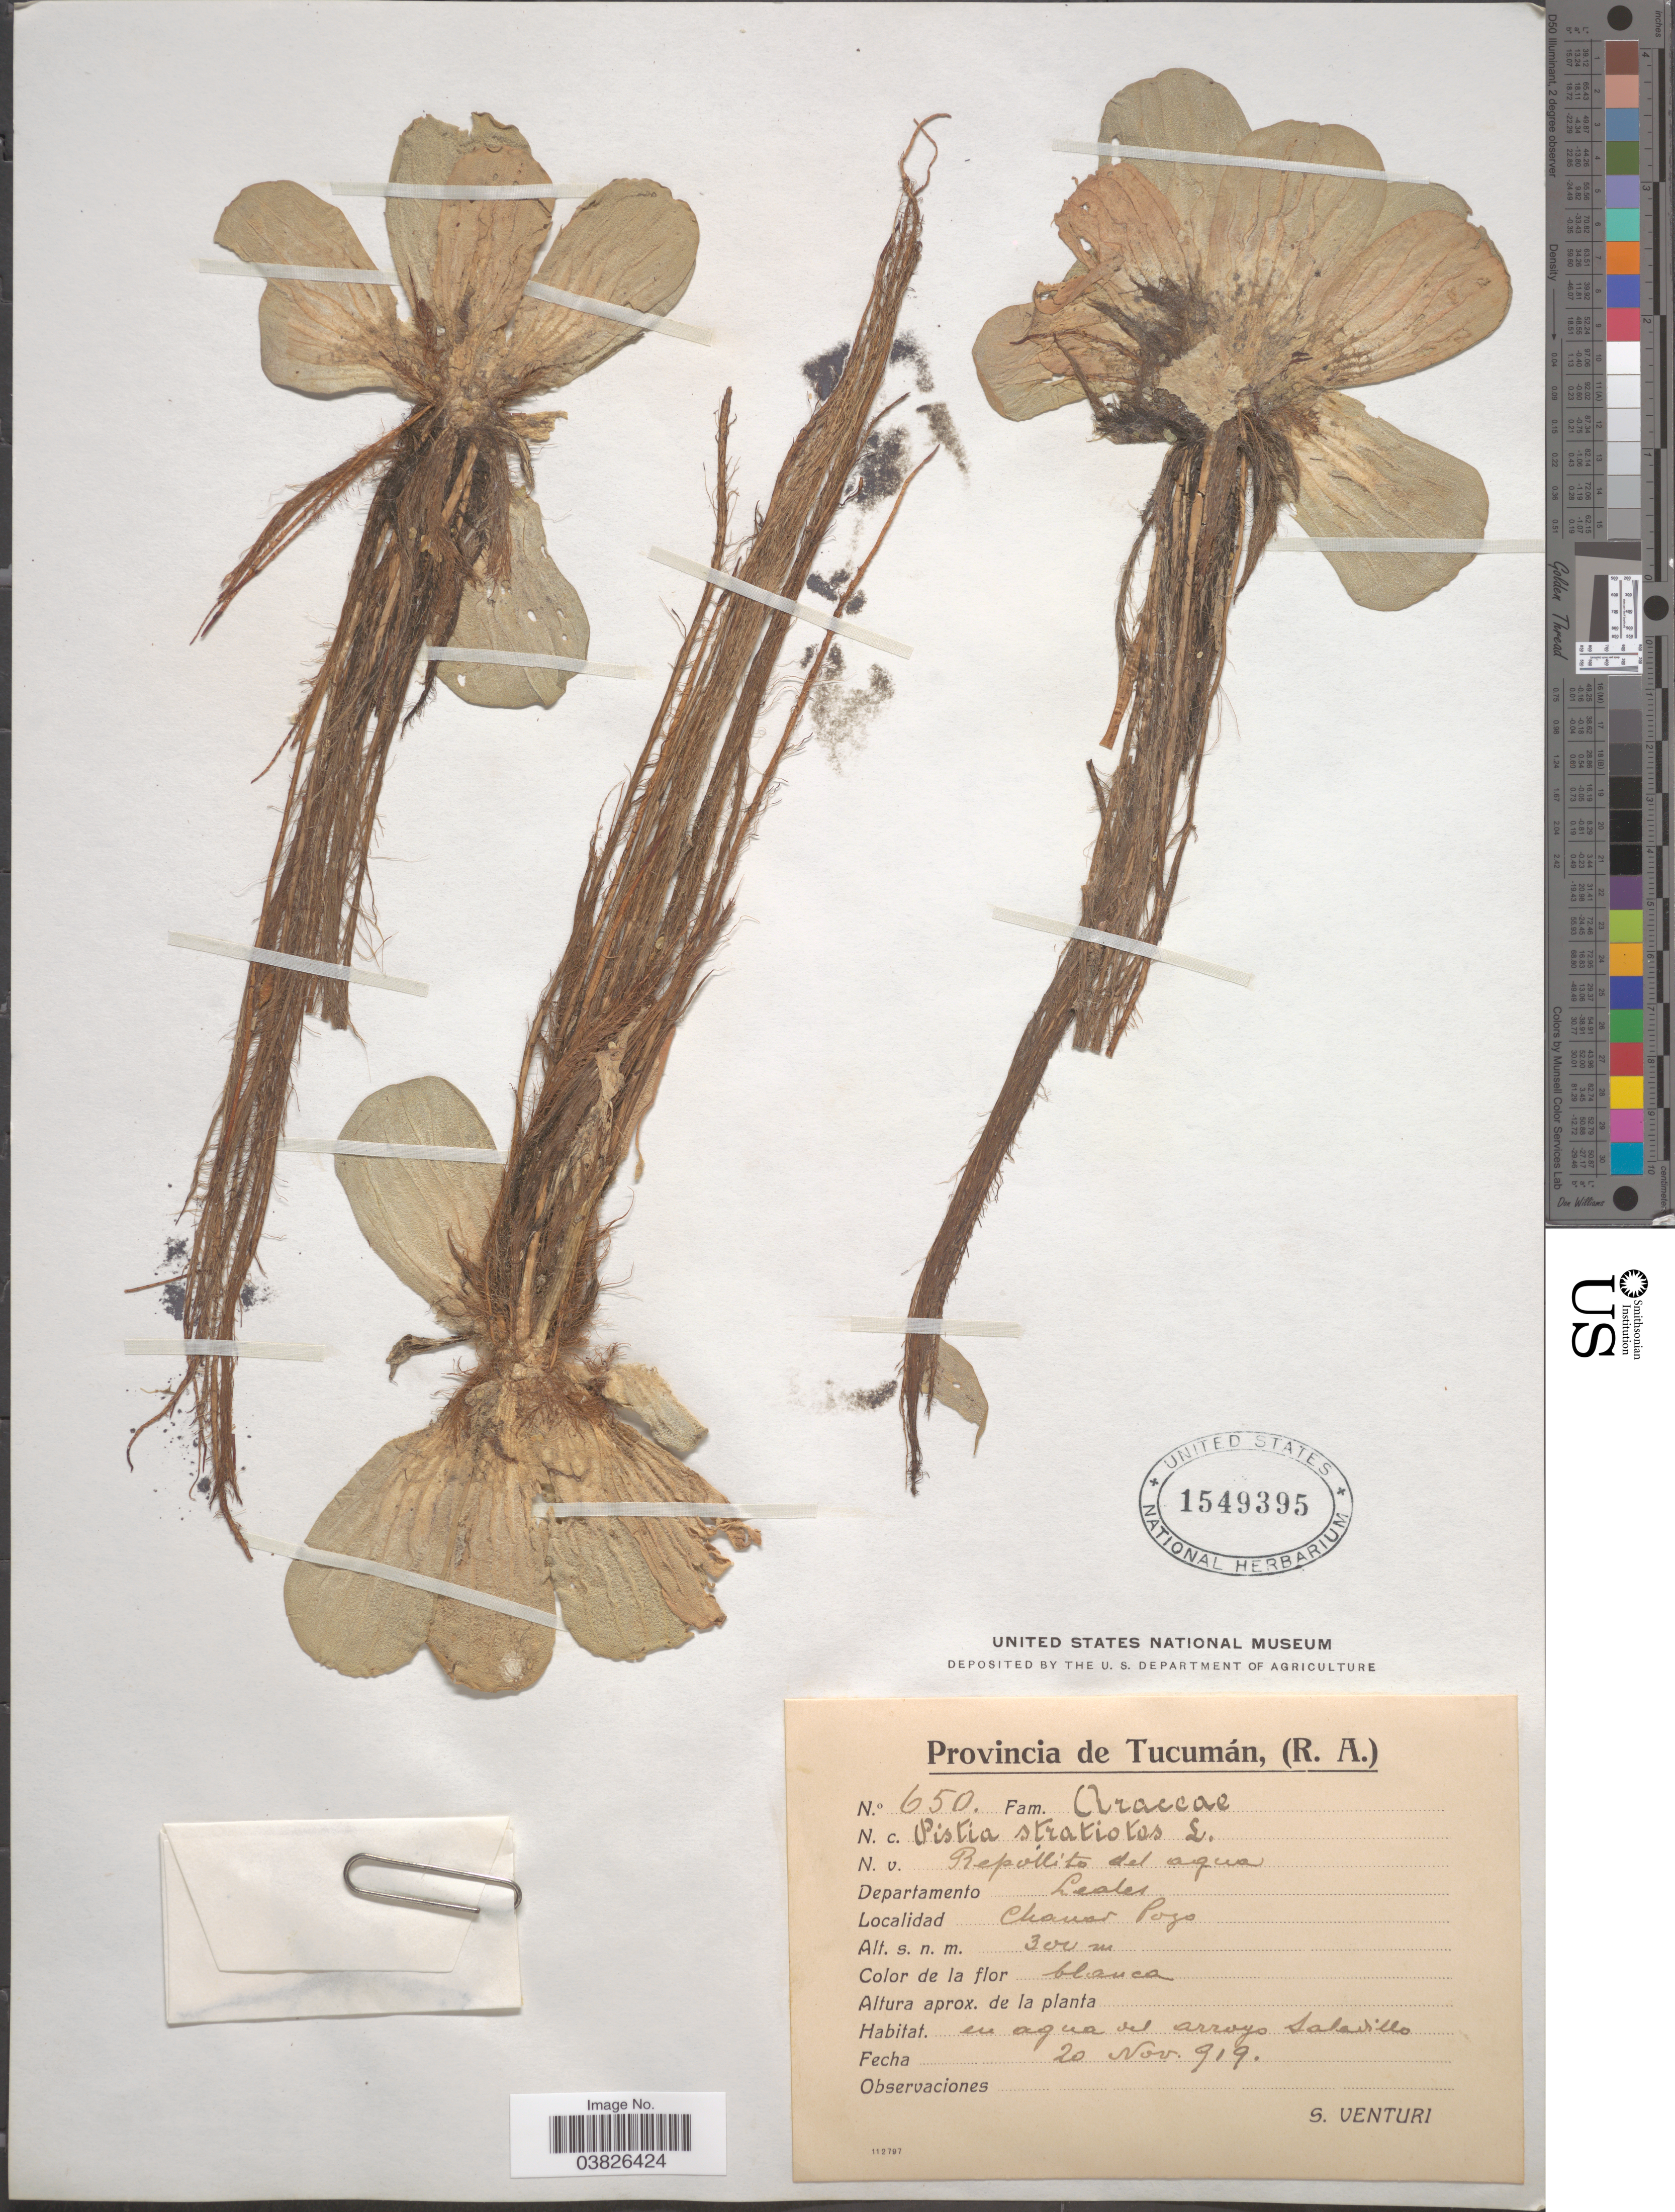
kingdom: Plantae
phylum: Tracheophyta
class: Liliopsida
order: Alismatales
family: Araceae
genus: Pistia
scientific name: Pistia stratiotes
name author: L.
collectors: S. Venturi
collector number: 650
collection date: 1919-11-20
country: Argentina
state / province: Tucuman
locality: Provincia de Tucumán. Departamento Leales. Chanar Pozo.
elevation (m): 300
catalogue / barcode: US 1549395